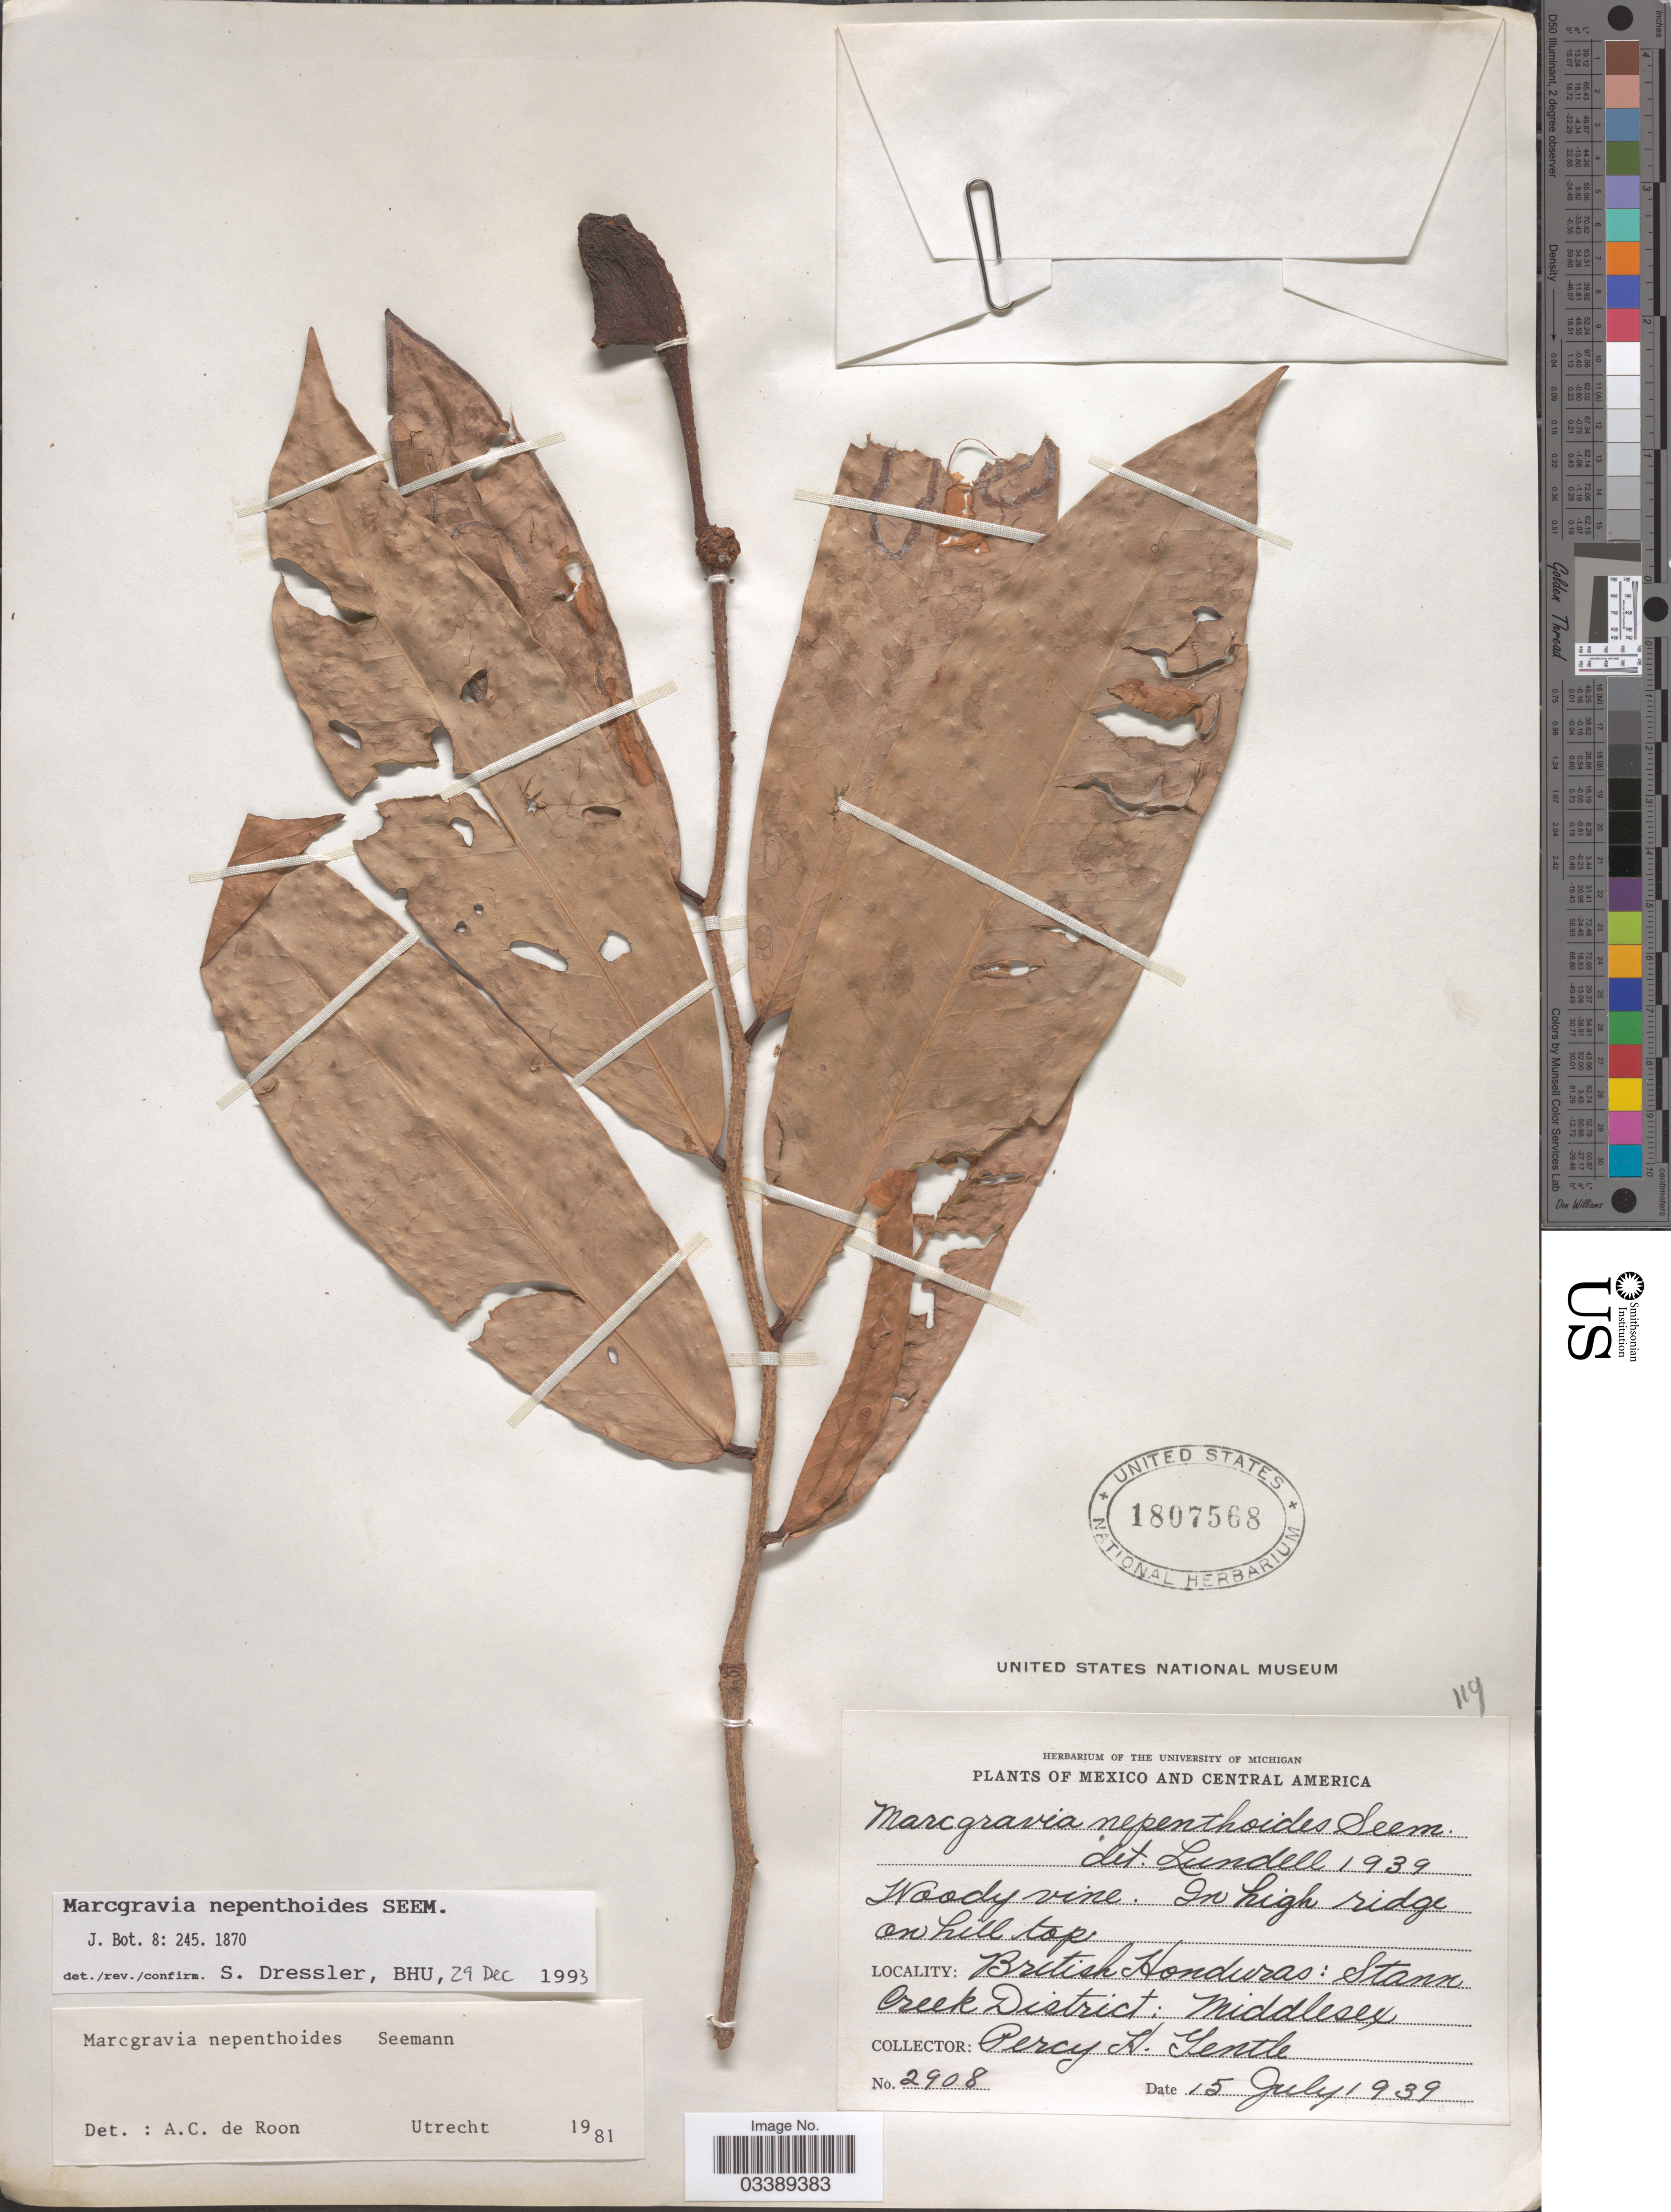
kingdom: Plantae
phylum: Tracheophyta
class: Magnoliopsida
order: Ericales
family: Marcgraviaceae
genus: Marcgravia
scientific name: Marcgravia nepenthoides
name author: Seem.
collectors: P. H. Gentle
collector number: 2908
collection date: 1939-07-15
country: Belize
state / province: Stann Creek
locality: British Honduras: Stann Creek District: Middlesex.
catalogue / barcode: US 1807568